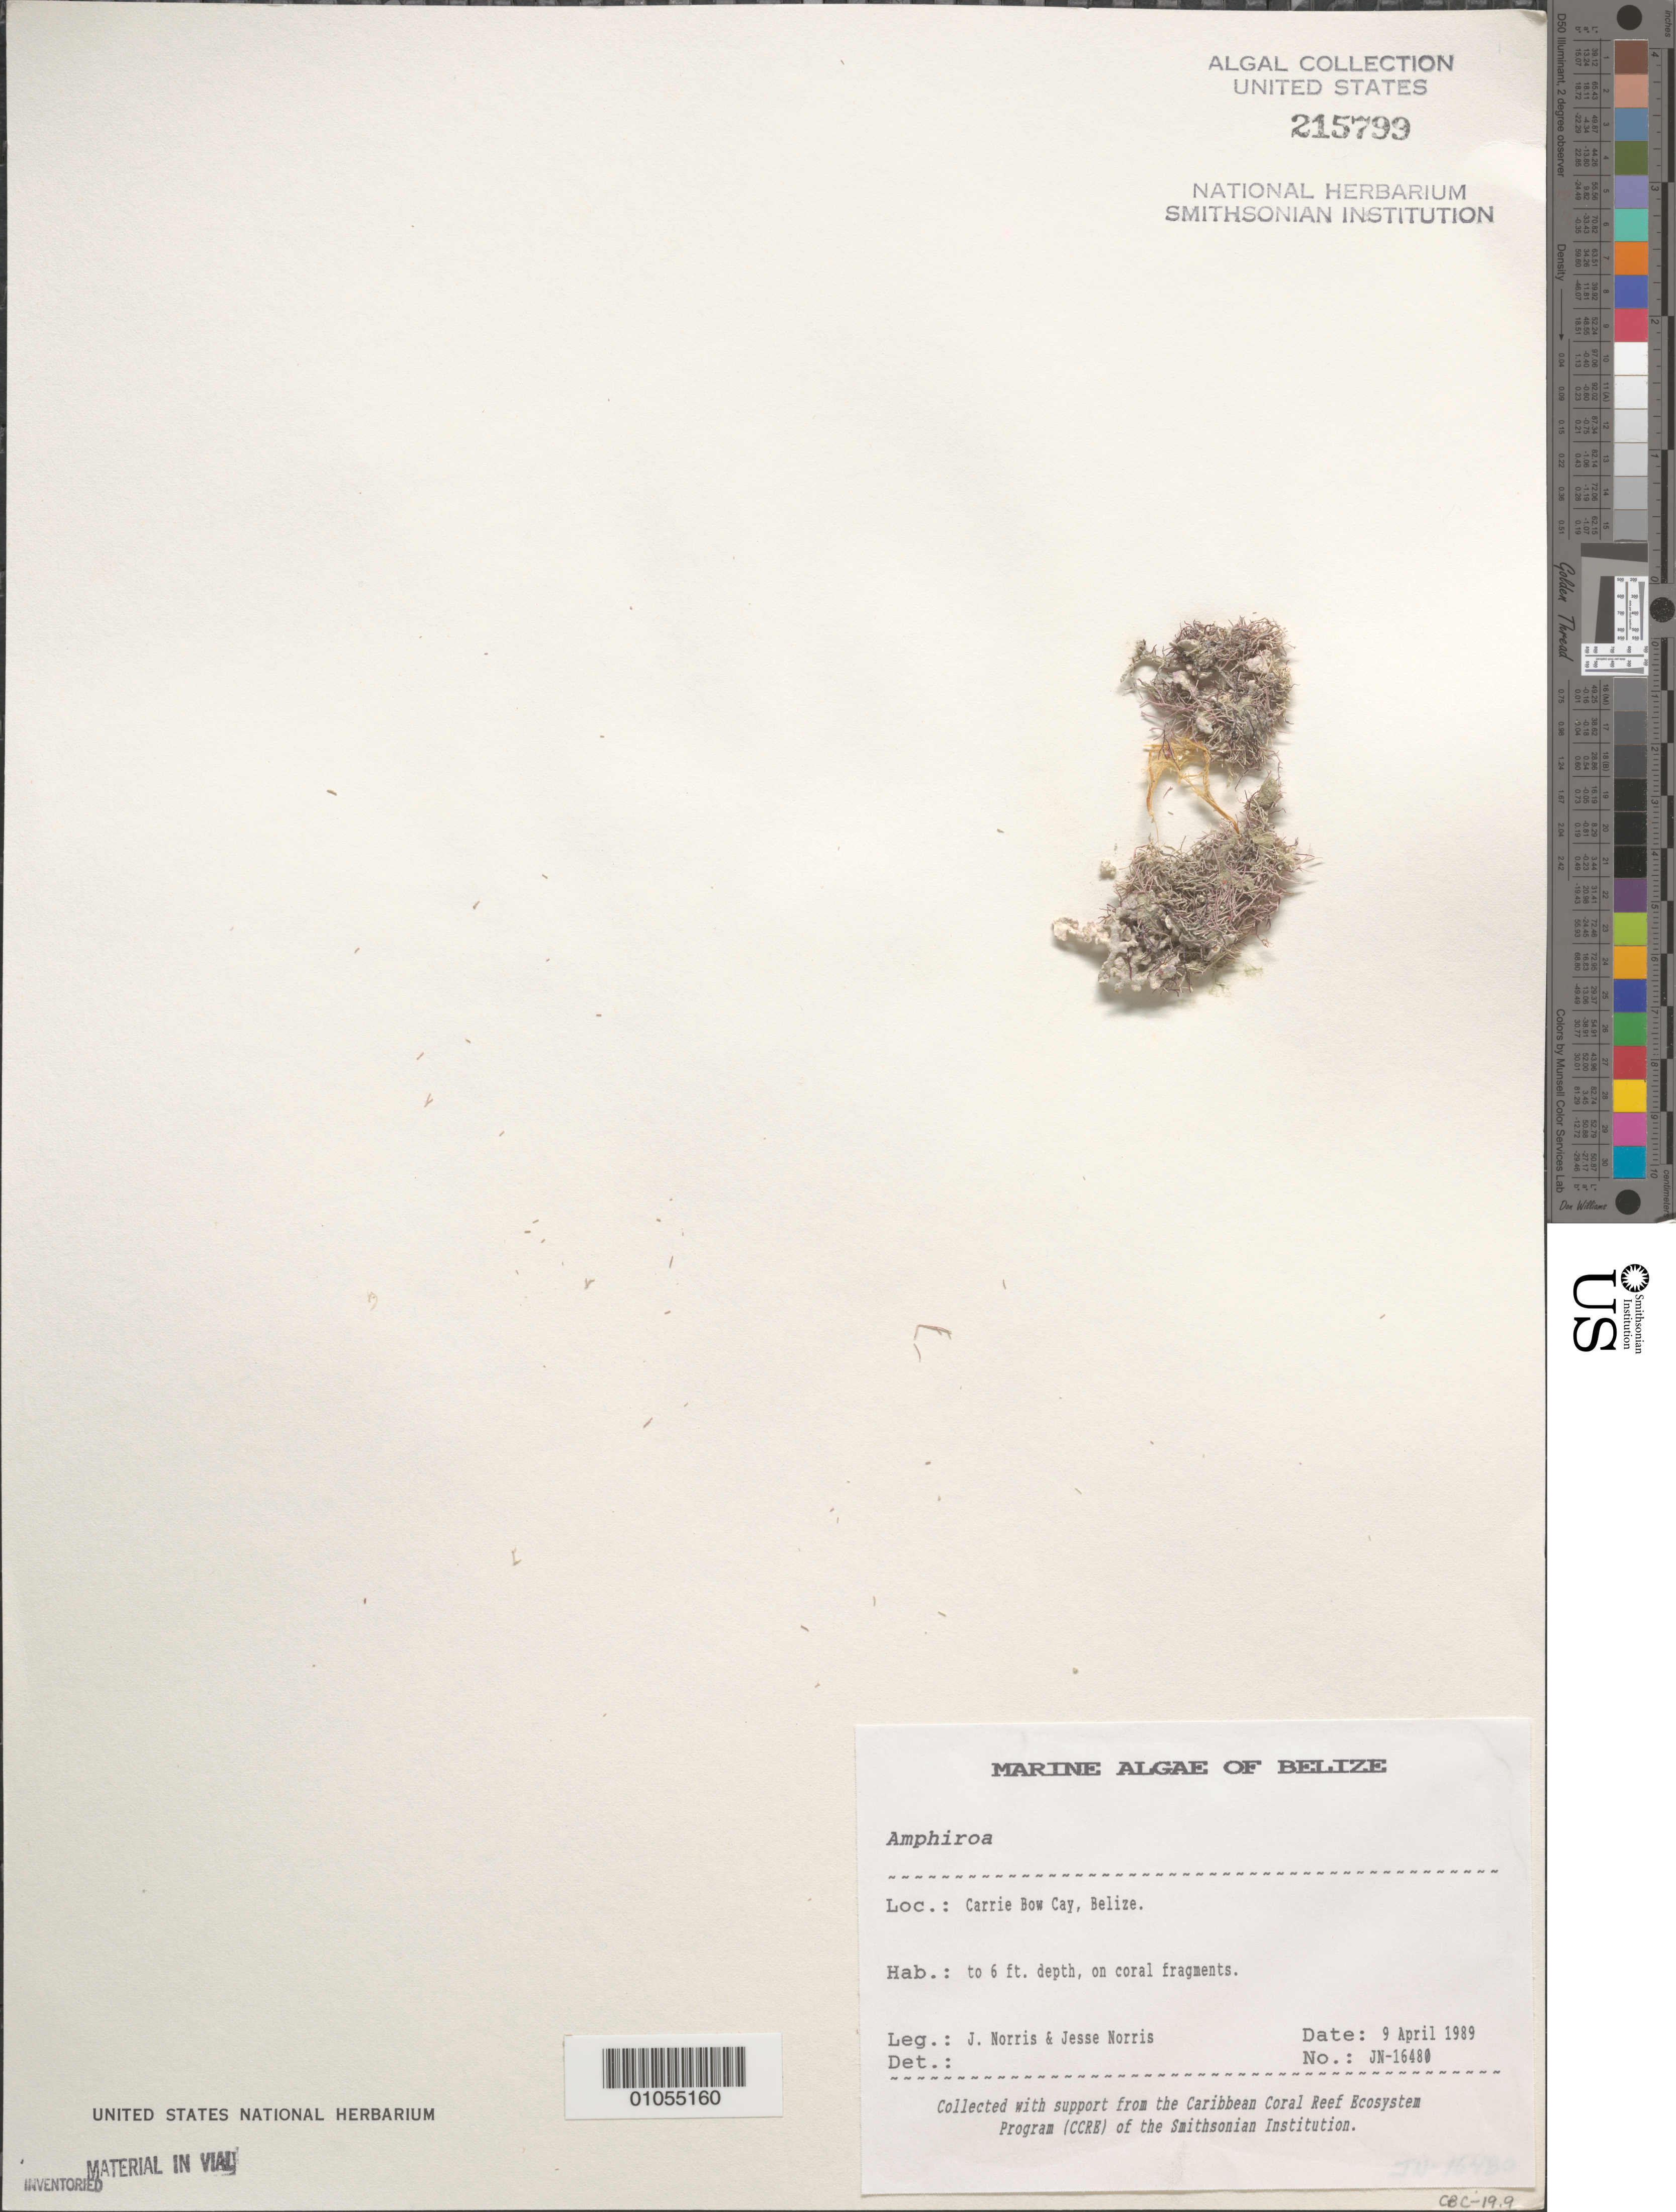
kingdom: Plantae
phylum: Rhodophyta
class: Florideophyceae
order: Corallinales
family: Lithophyllaceae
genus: Amphiroa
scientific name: Amphiroa sp.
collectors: J. N. Norris & J. A. Norris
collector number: JN-16480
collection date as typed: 09 Apr 1989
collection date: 1989-04-09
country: Belize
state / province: Stann Creek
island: Carrie Bow Cay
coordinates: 16 48' N, 88 05' W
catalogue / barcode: US 215799